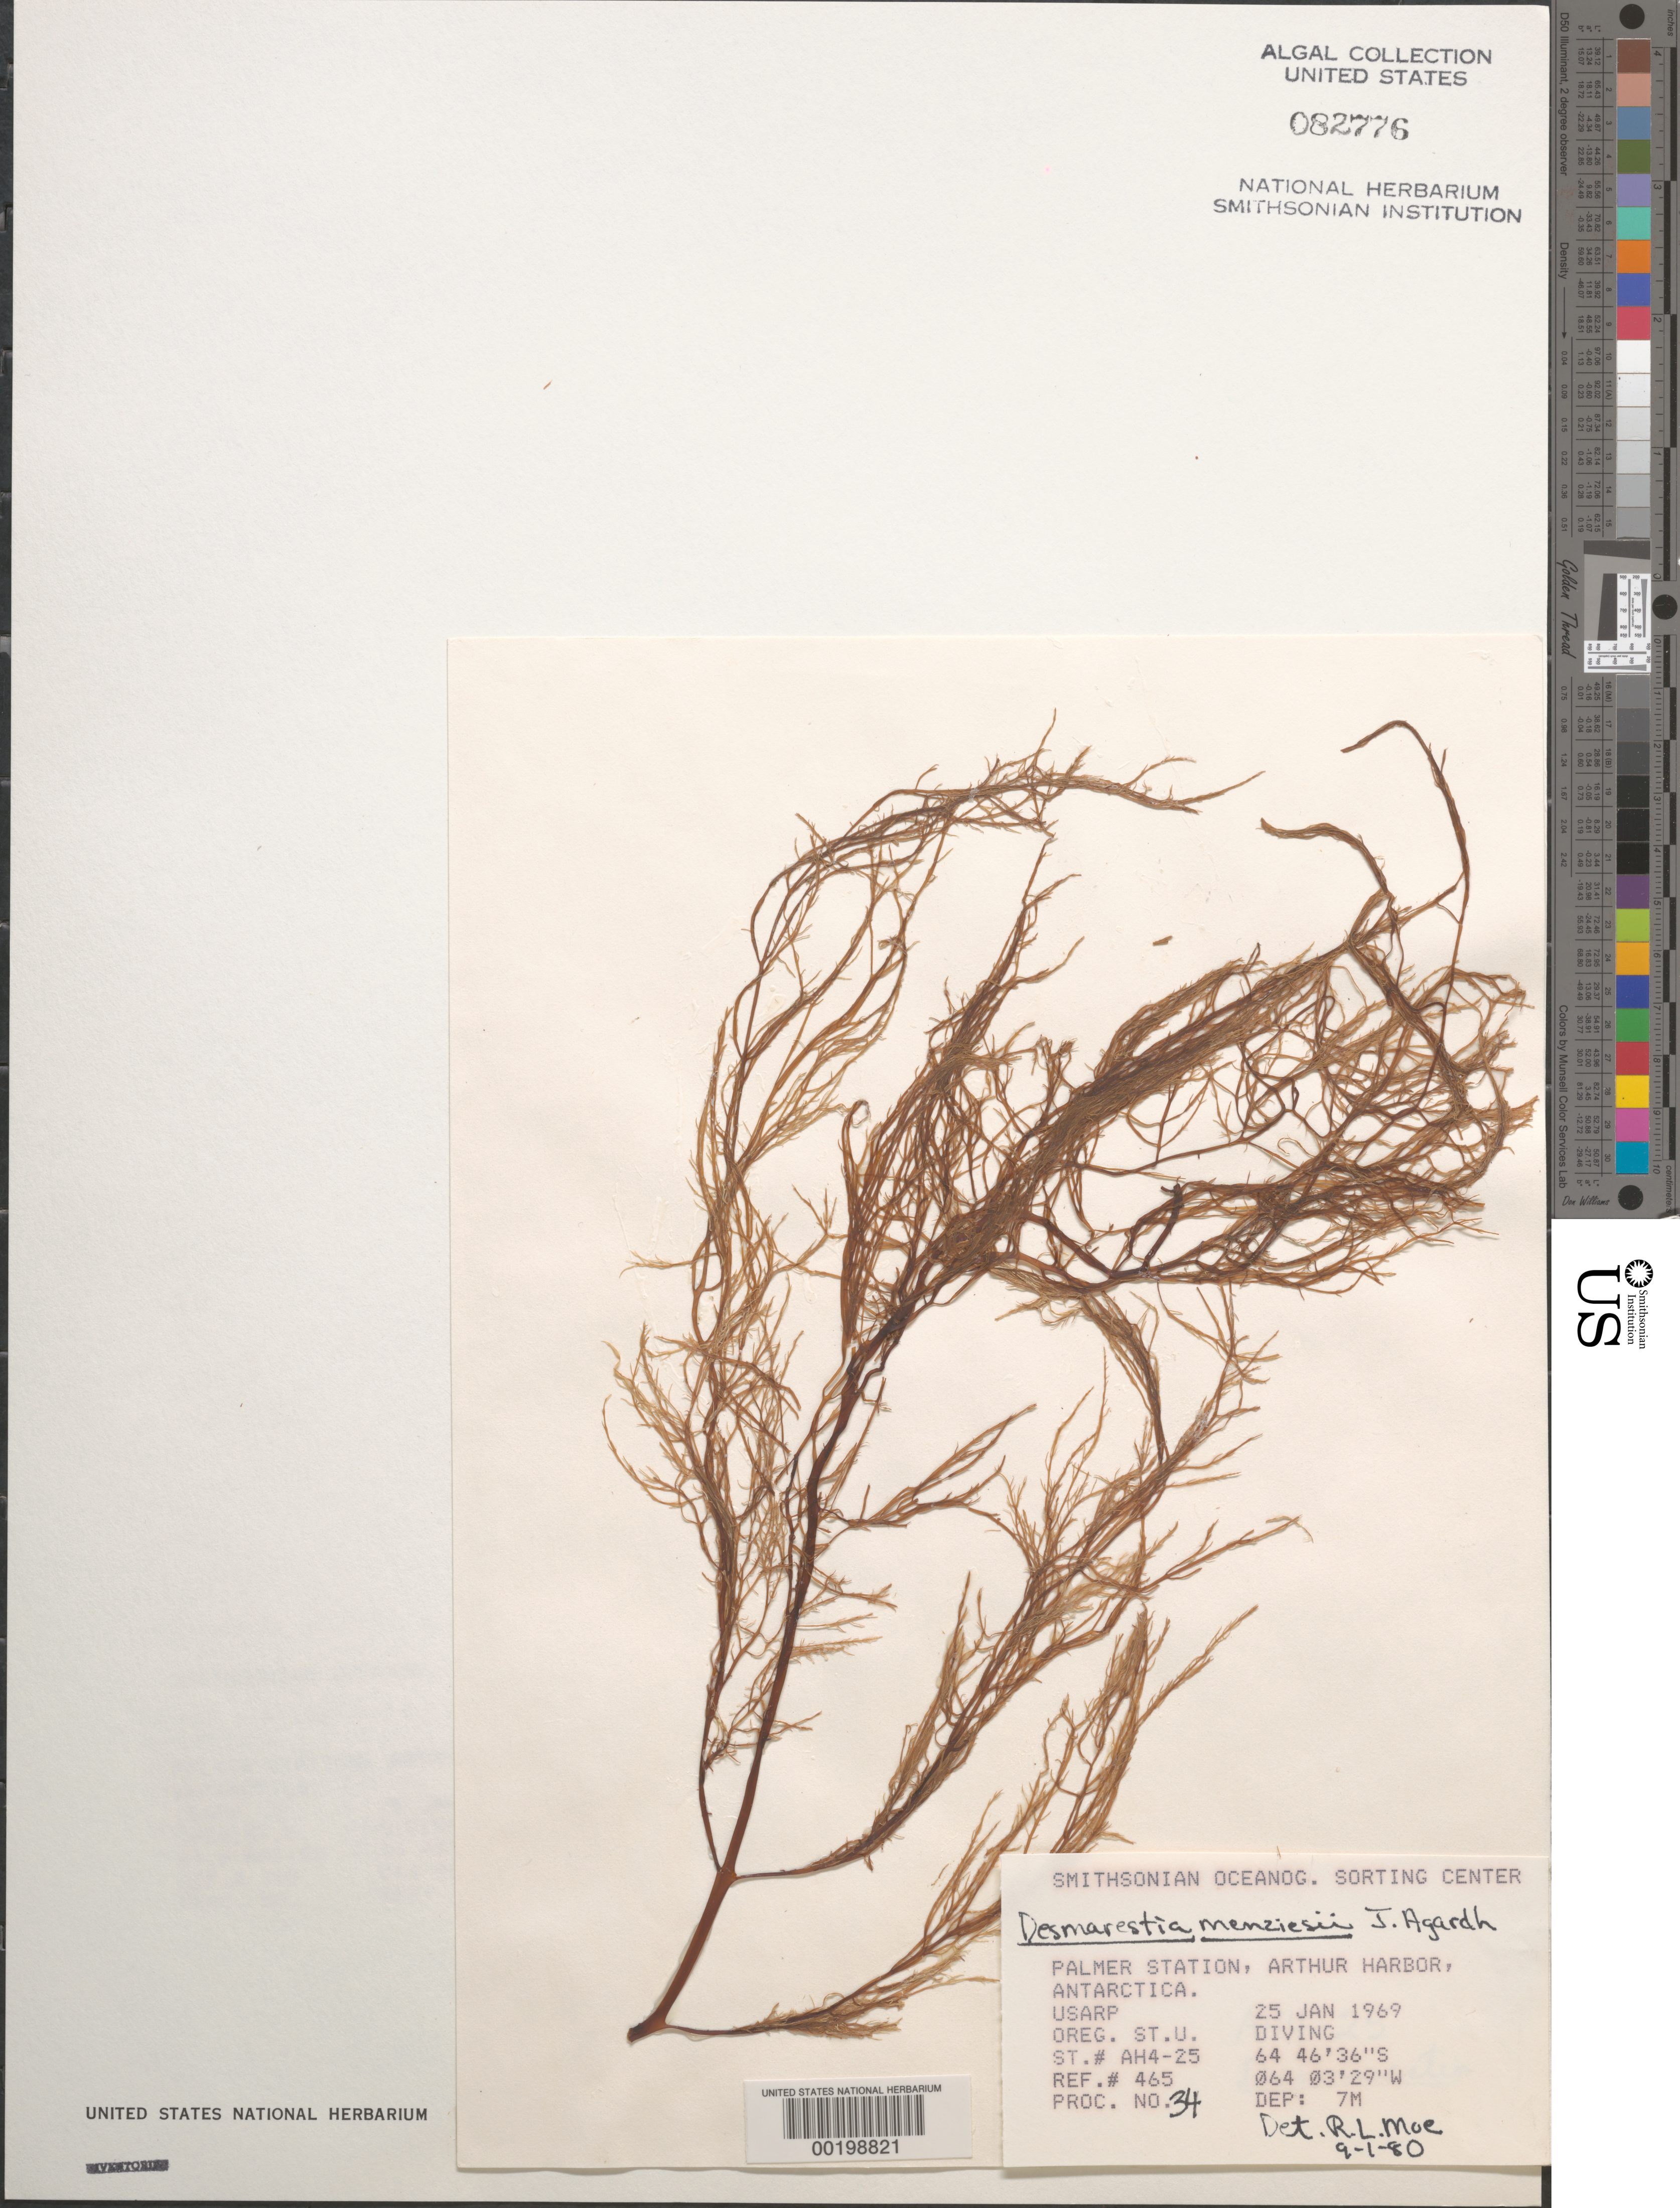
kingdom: Chromista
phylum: Ochrophyta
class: Phaeophyceae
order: Desmarestiales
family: Desmarestiaceae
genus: Desmarestia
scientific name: Desmarestia menziesii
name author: J. Agardh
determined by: Moe, R. L.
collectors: Oregon State University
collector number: Station Ah4-25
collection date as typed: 25 Jan 1969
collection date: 1969-01-25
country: Antarctica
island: Anvers Island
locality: Palmer Station, Arthur Harbor, Antarctic Peninsula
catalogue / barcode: US 82776